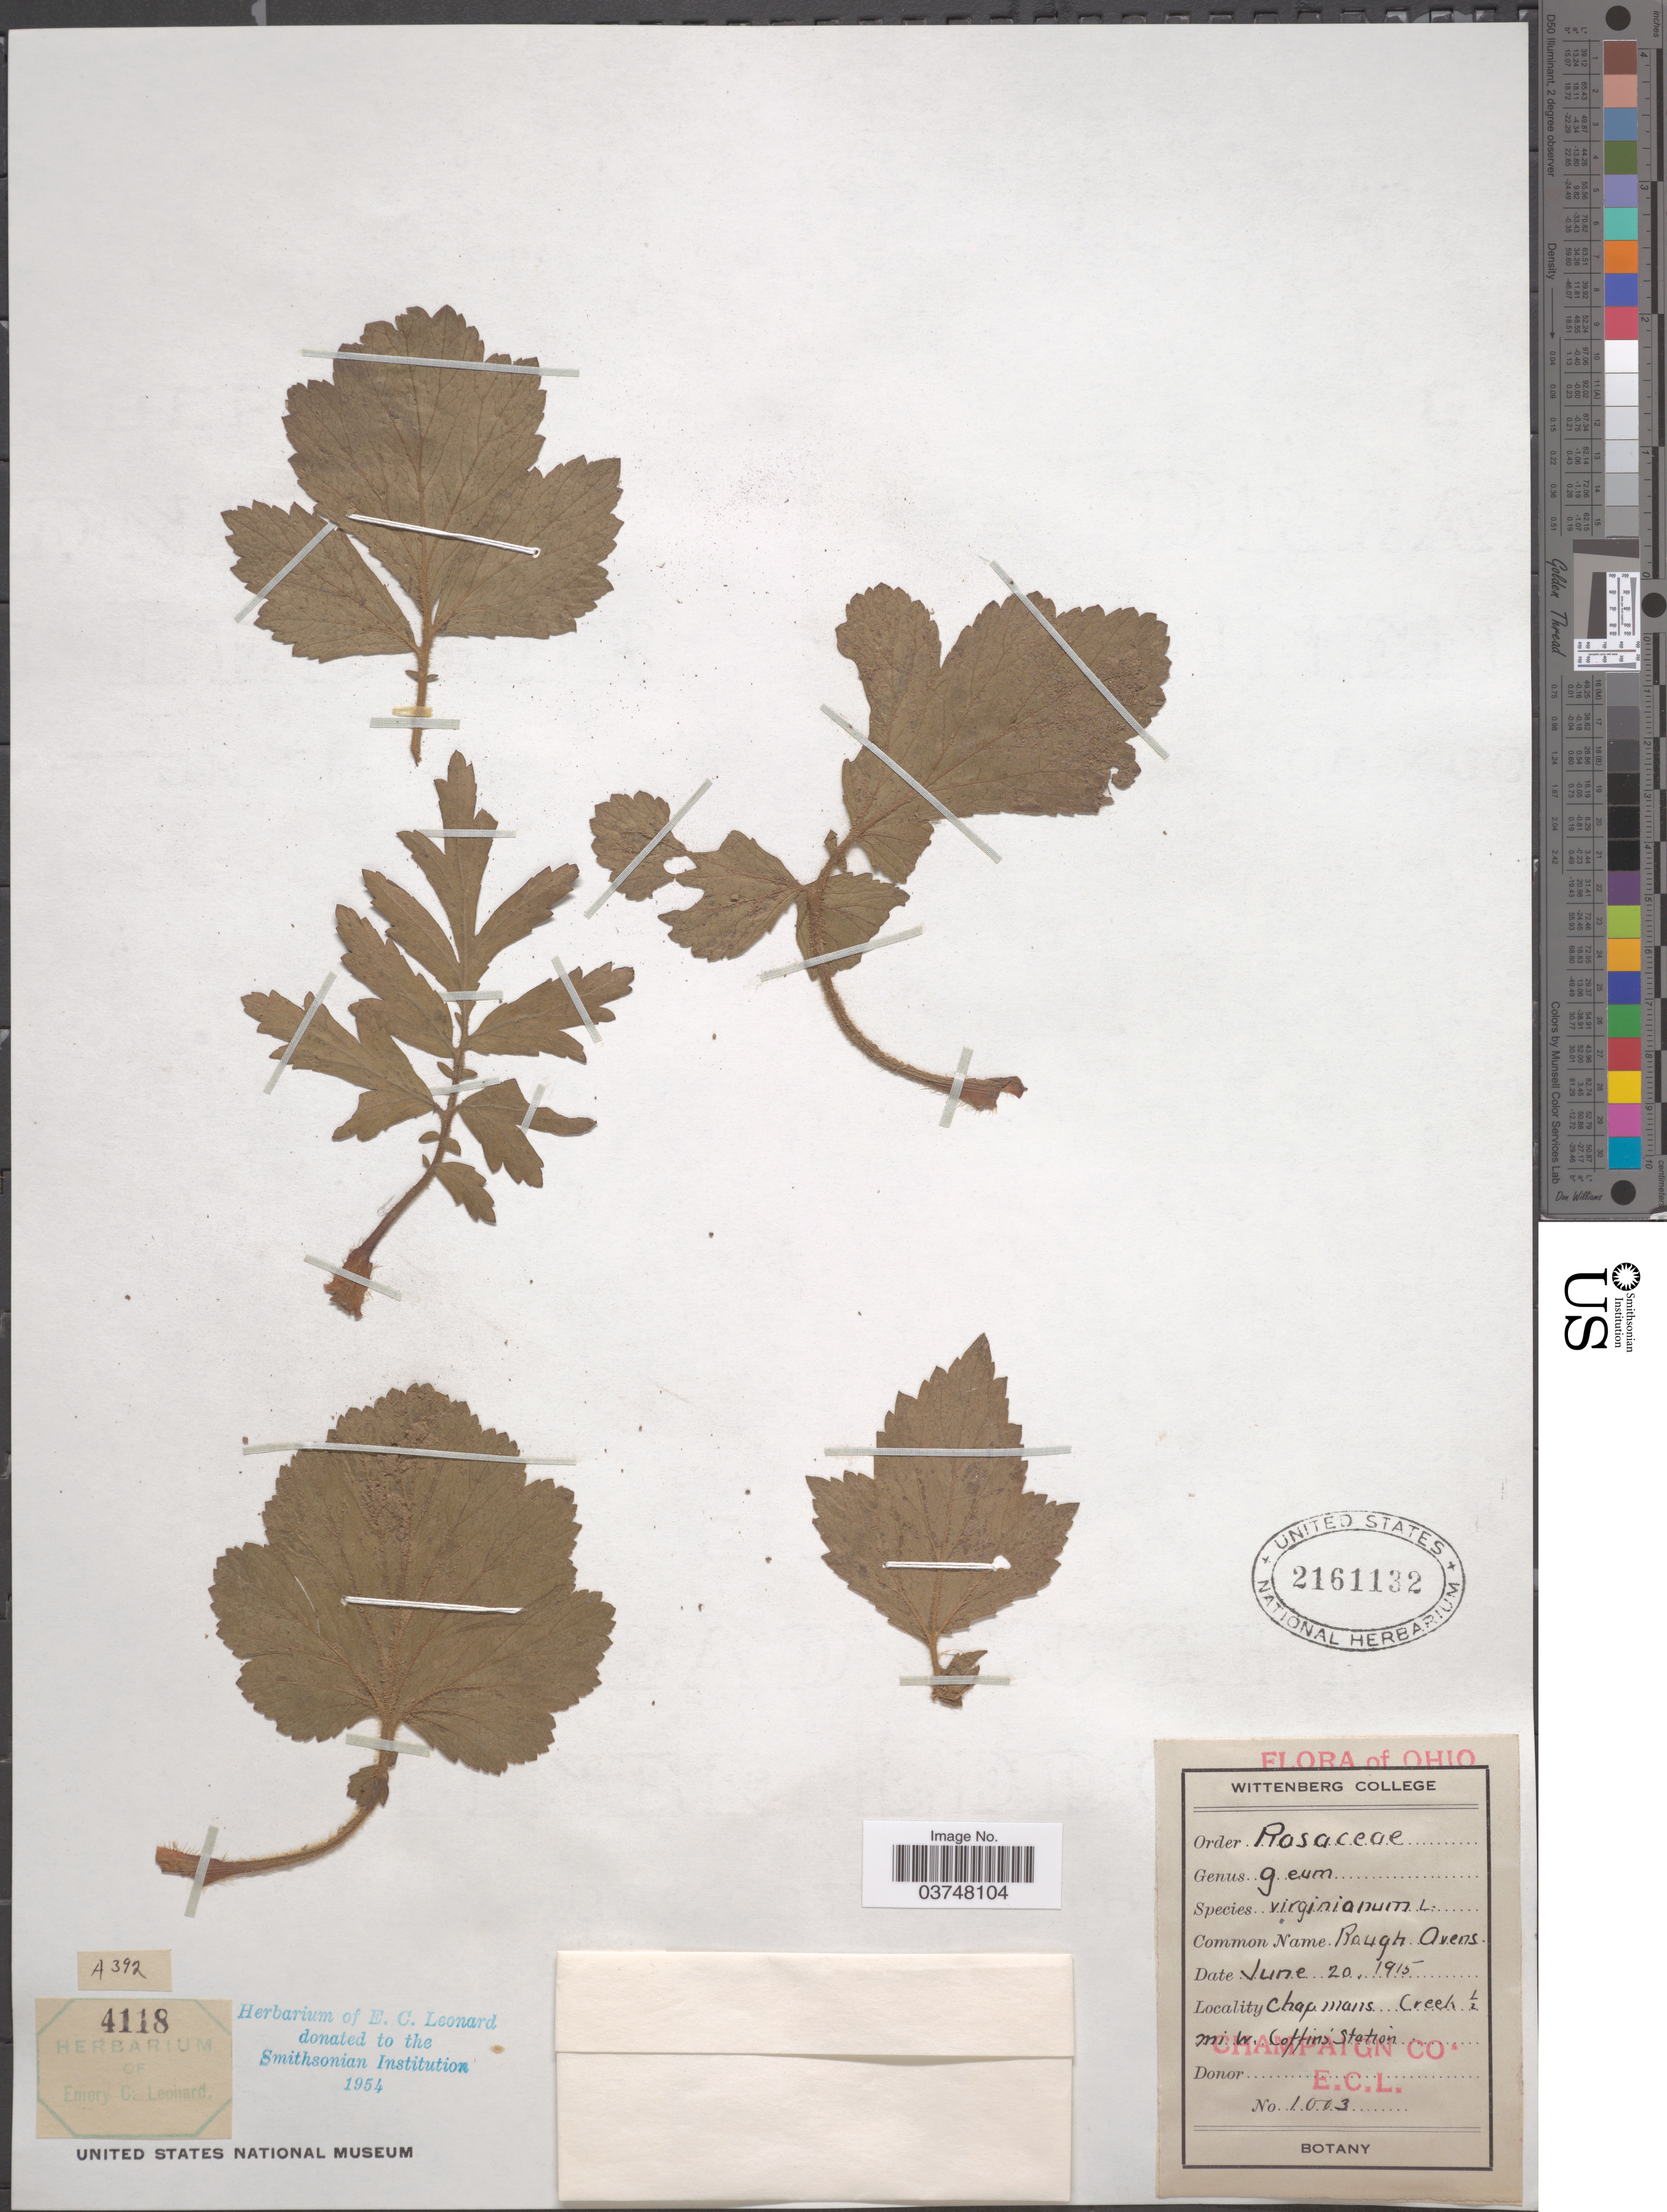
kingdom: Plantae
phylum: Tracheophyta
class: Magnoliopsida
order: Rosales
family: Rosaceae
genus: Geum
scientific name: Geum virginianum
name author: L.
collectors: E. C. Leonard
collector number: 1003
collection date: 1915-06-20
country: United States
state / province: Ohio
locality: Chapmans Creek ½ mi w. Coffin's Station. Champaign Co.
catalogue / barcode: US 2161132